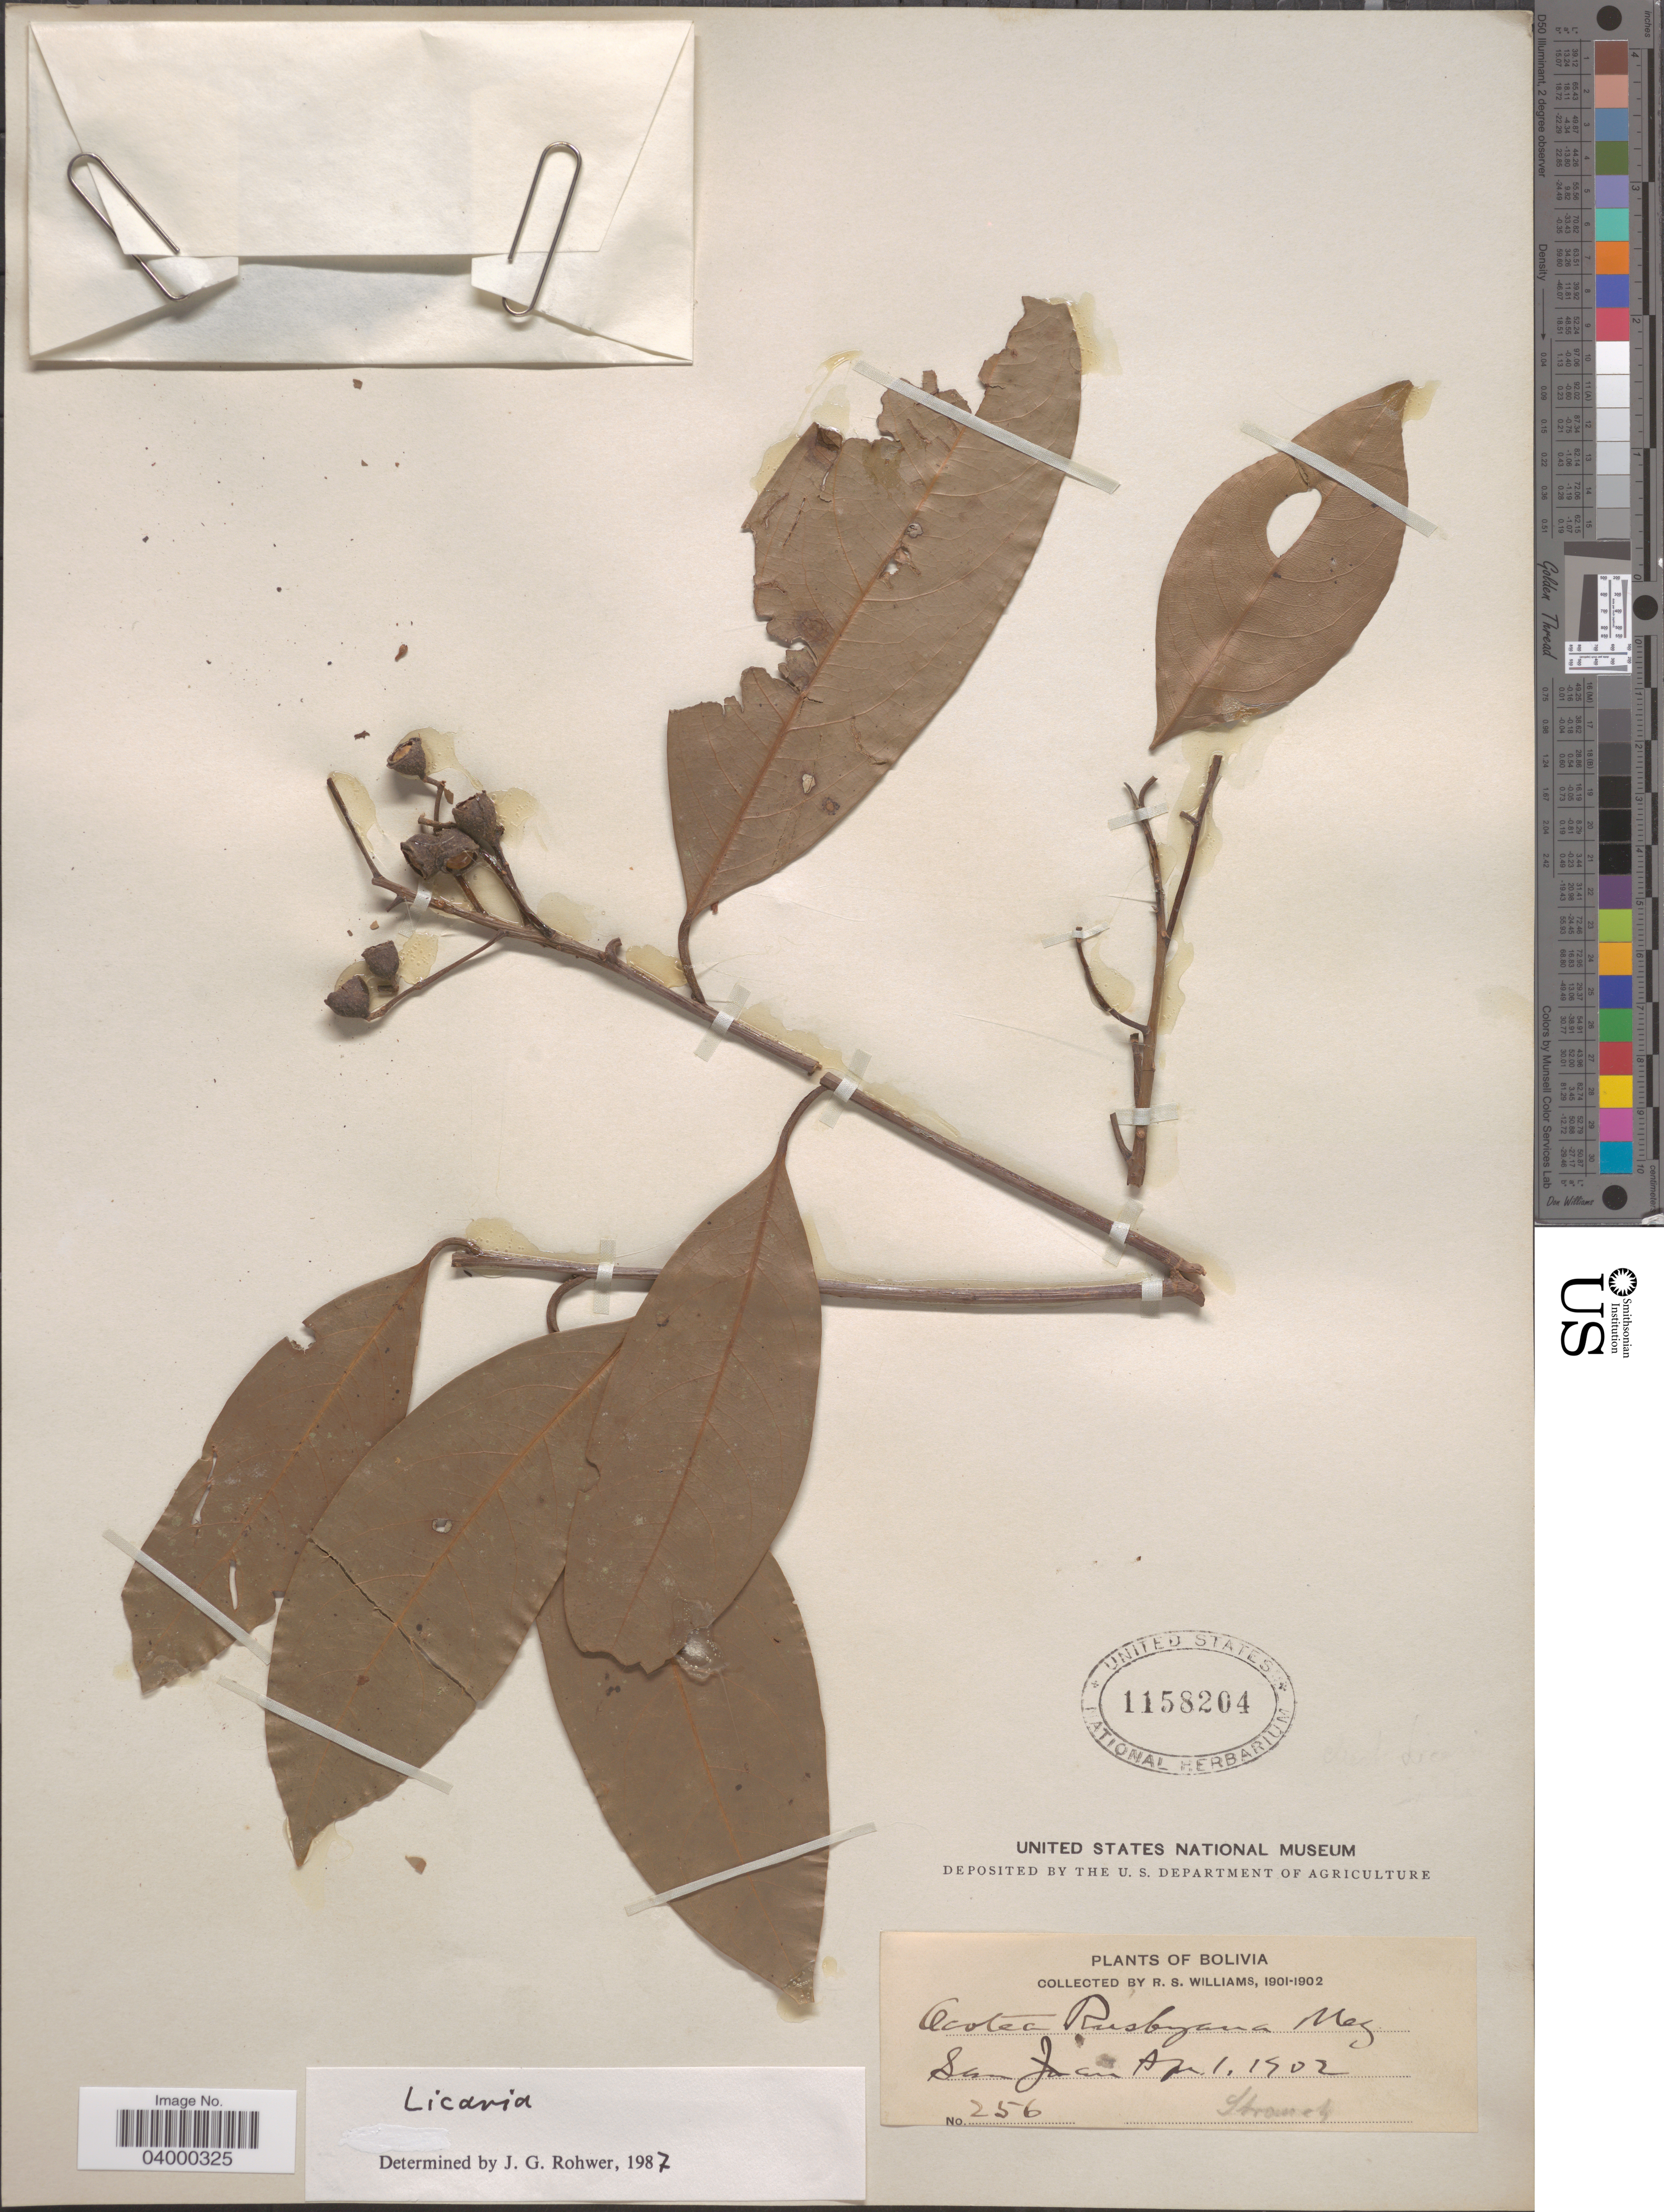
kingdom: Plantae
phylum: Tracheophyta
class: Magnoliopsida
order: Laurales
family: Lauraceae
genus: Licaria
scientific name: Licaria sp.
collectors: R. S. Williams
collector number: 256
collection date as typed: Apr. 1, 1902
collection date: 1902-04-01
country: Bolivia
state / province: La Paz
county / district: Franz Tamayo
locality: San Juan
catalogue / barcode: US 1158204